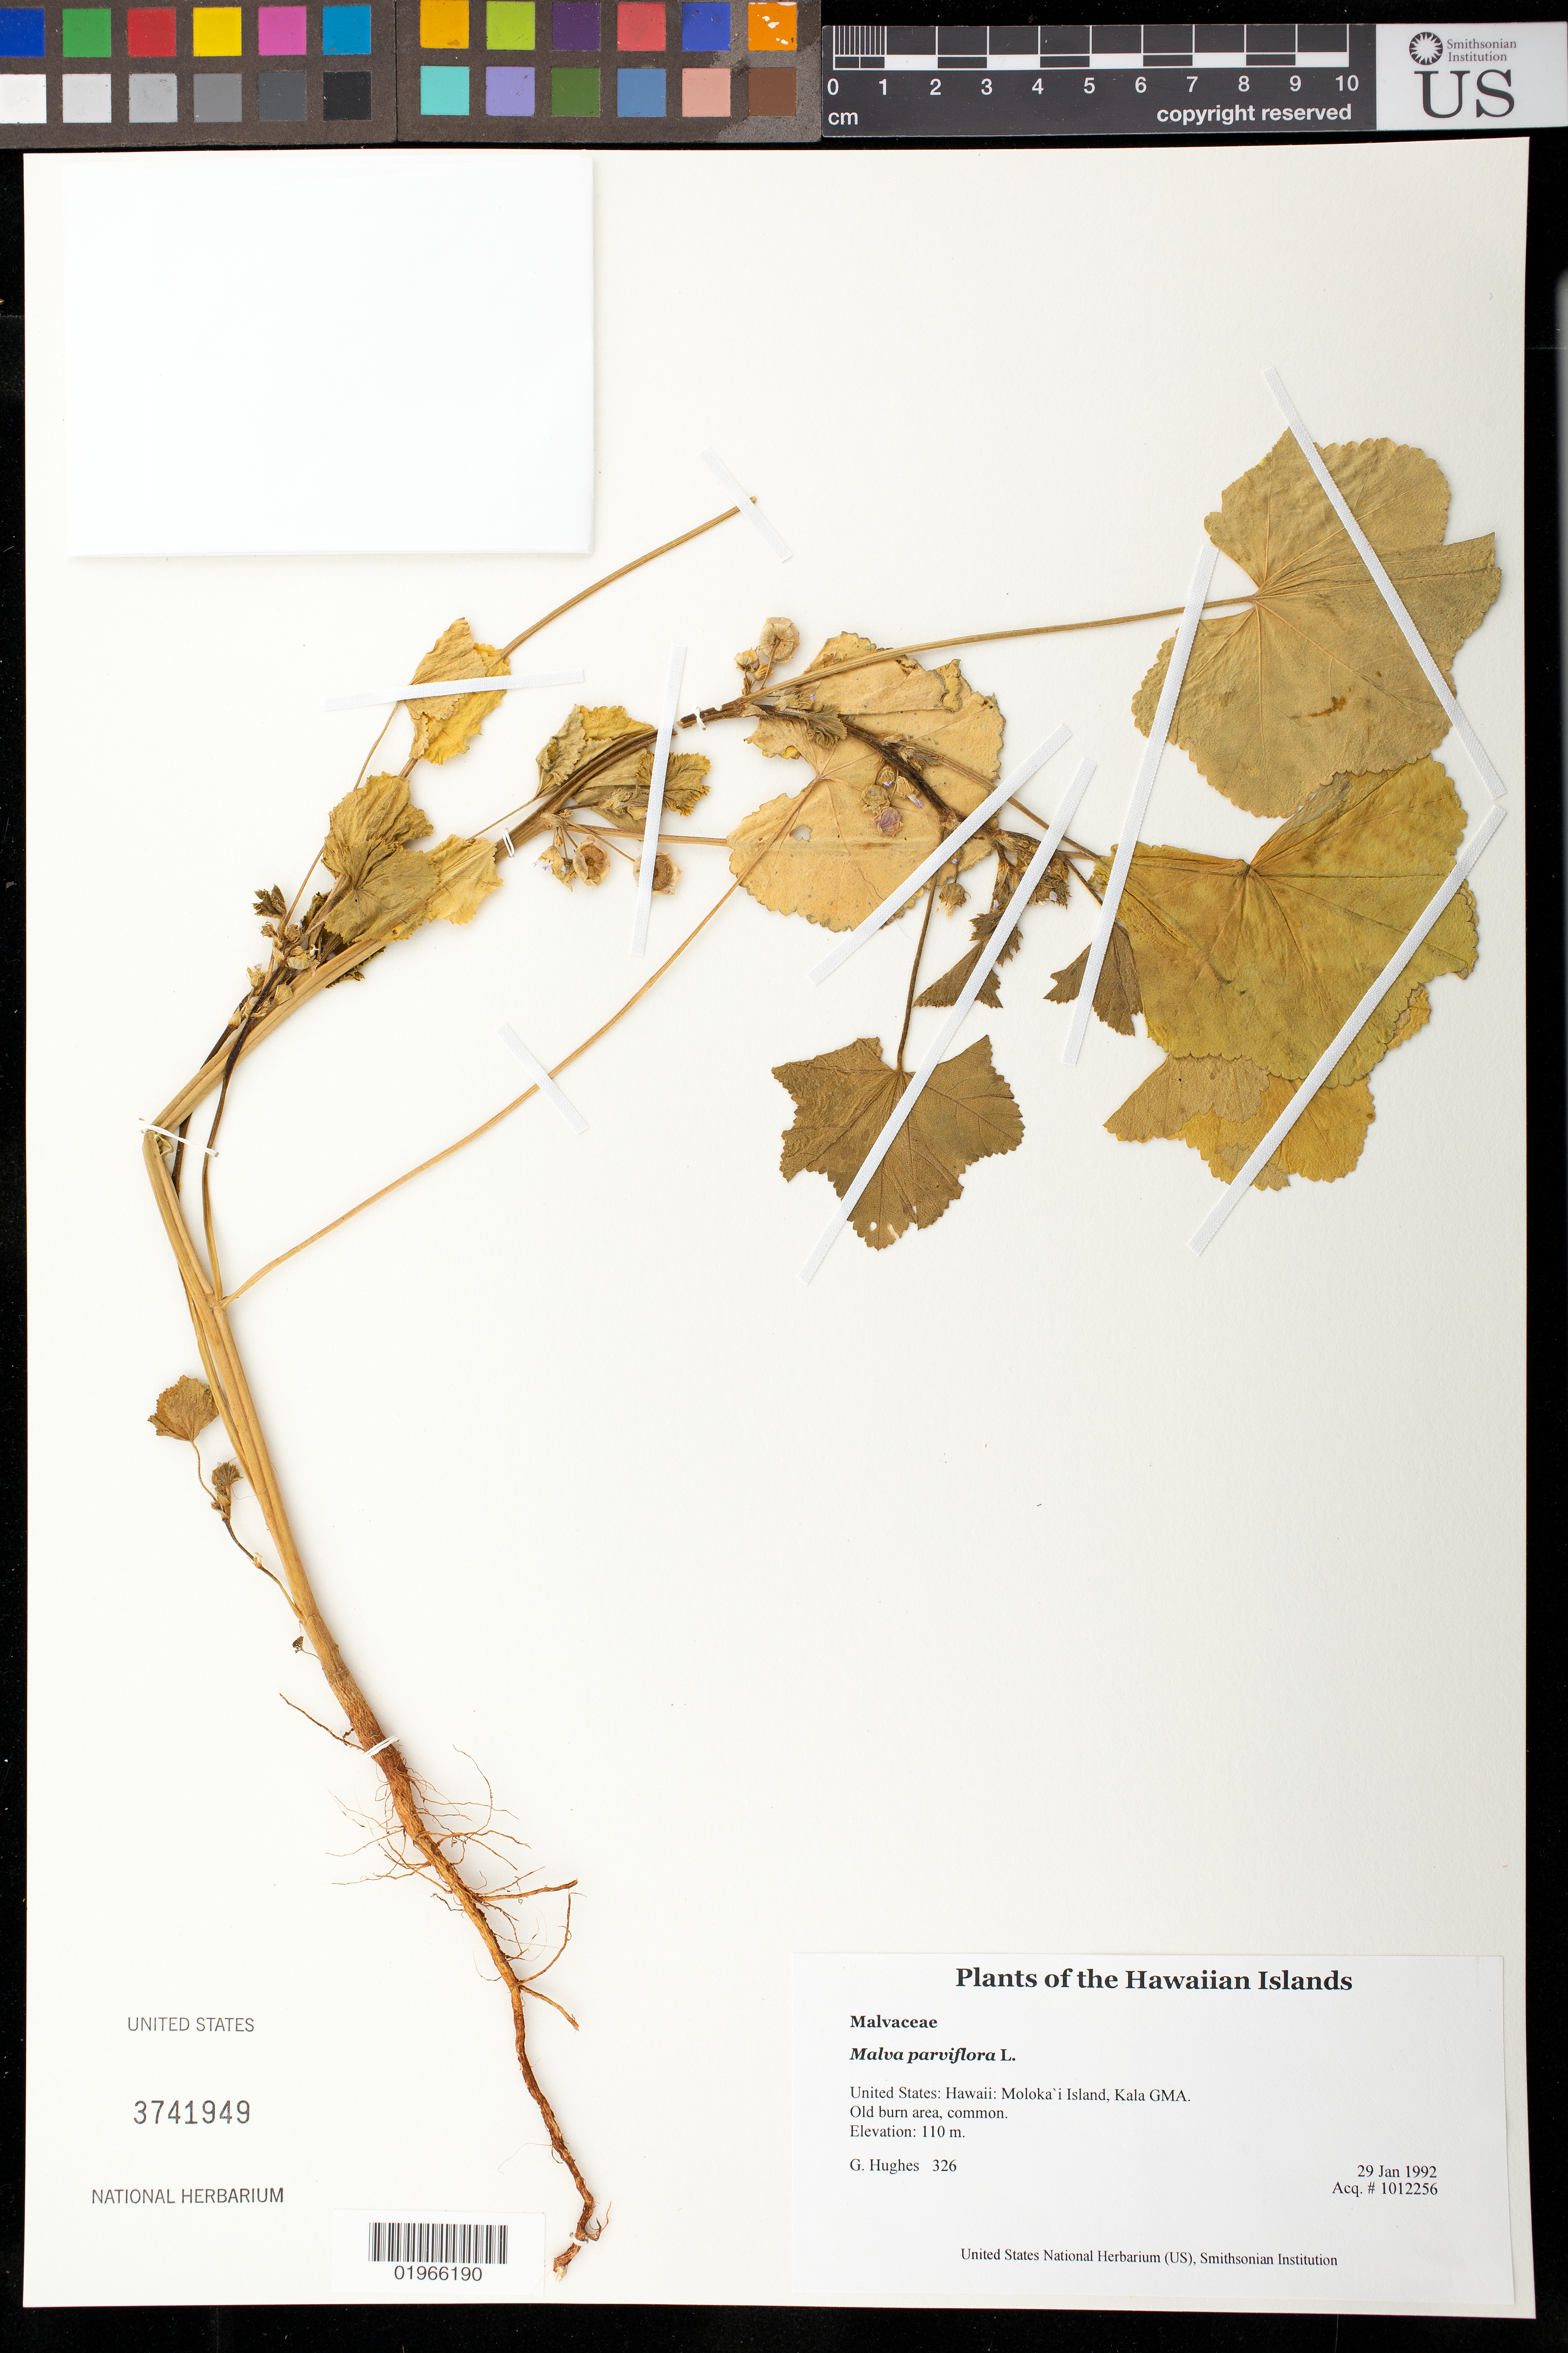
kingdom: Plantae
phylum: Tracheophyta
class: Magnoliopsida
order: Malvales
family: Malvaceae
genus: Malva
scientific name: Malva parviflora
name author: L.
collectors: G. Hughes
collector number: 326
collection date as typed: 1-29-92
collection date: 1992-01-29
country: United States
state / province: Hawaii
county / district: Maui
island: Moloka'i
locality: Kala GMA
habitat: Old burn area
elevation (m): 110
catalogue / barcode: US 3741949